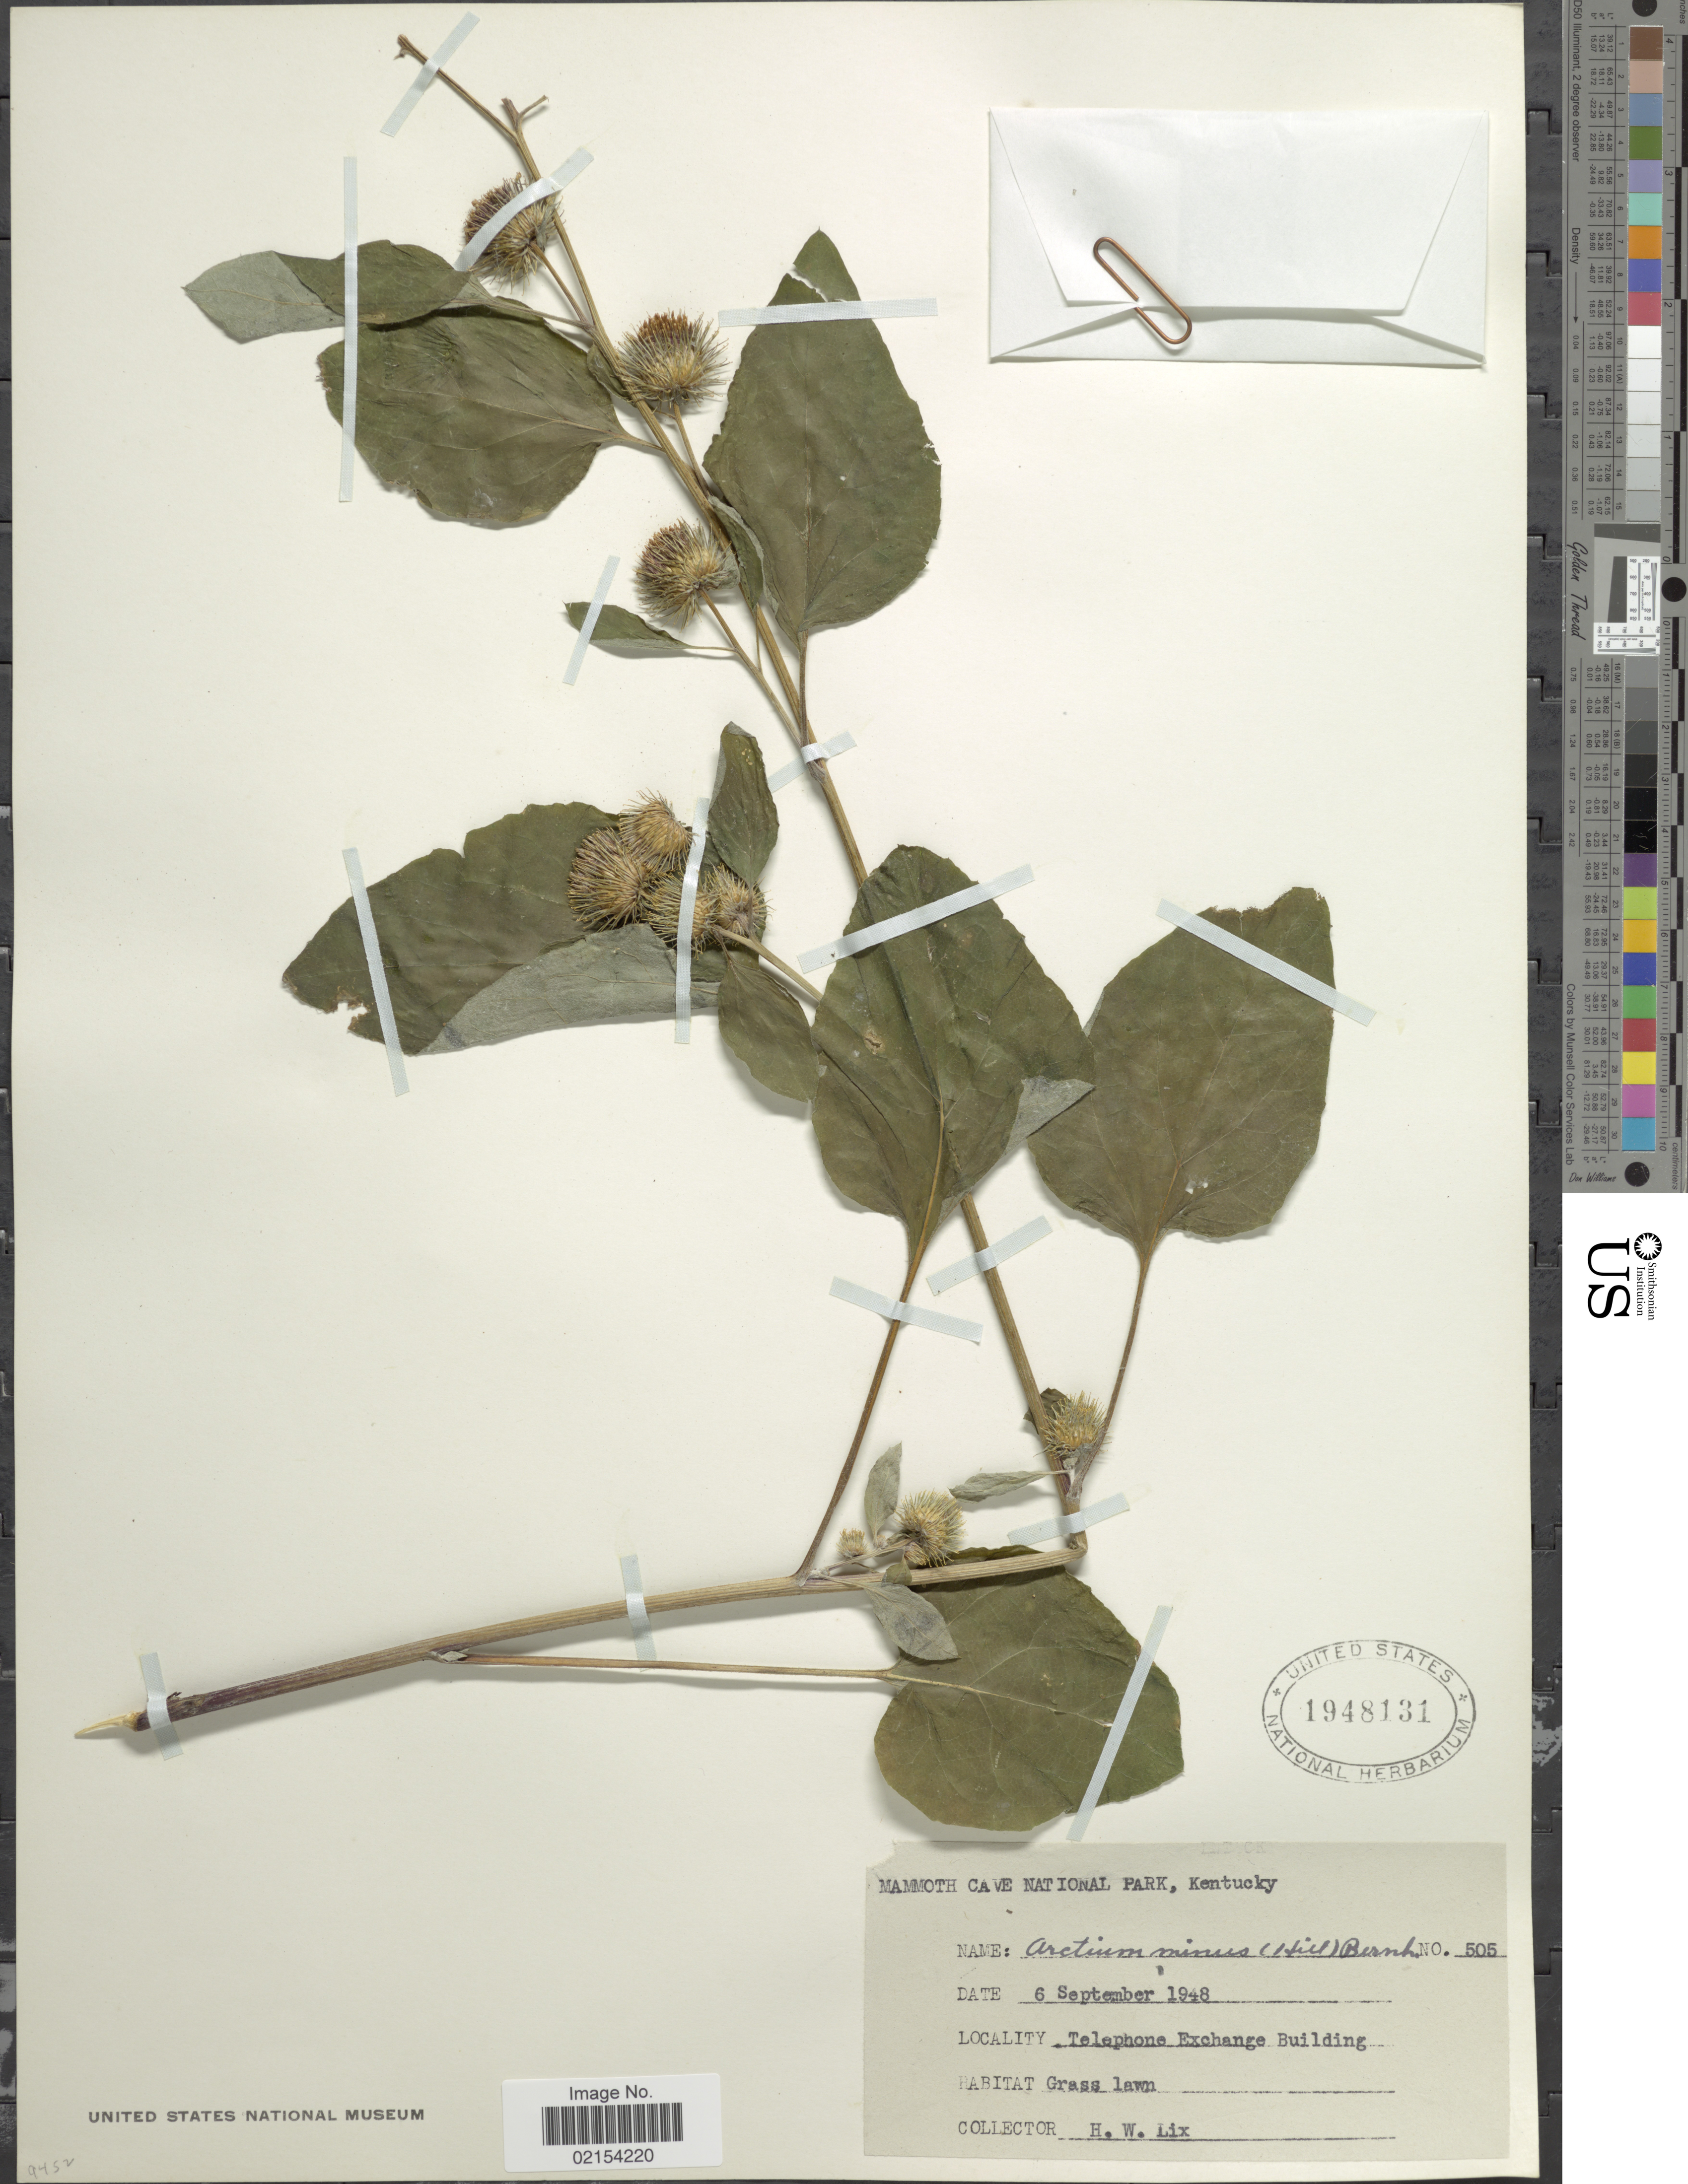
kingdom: Plantae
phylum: Tracheophyta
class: Magnoliopsida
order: Asterales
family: Asteraceae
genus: Arctium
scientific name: Arctium minus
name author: (Hill) Bernh.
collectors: H. W. Lix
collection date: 1948-09-06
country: United States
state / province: Kentucky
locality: Telephone Exchange Bulding. Mammoth Cave National Park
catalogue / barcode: US 1948131